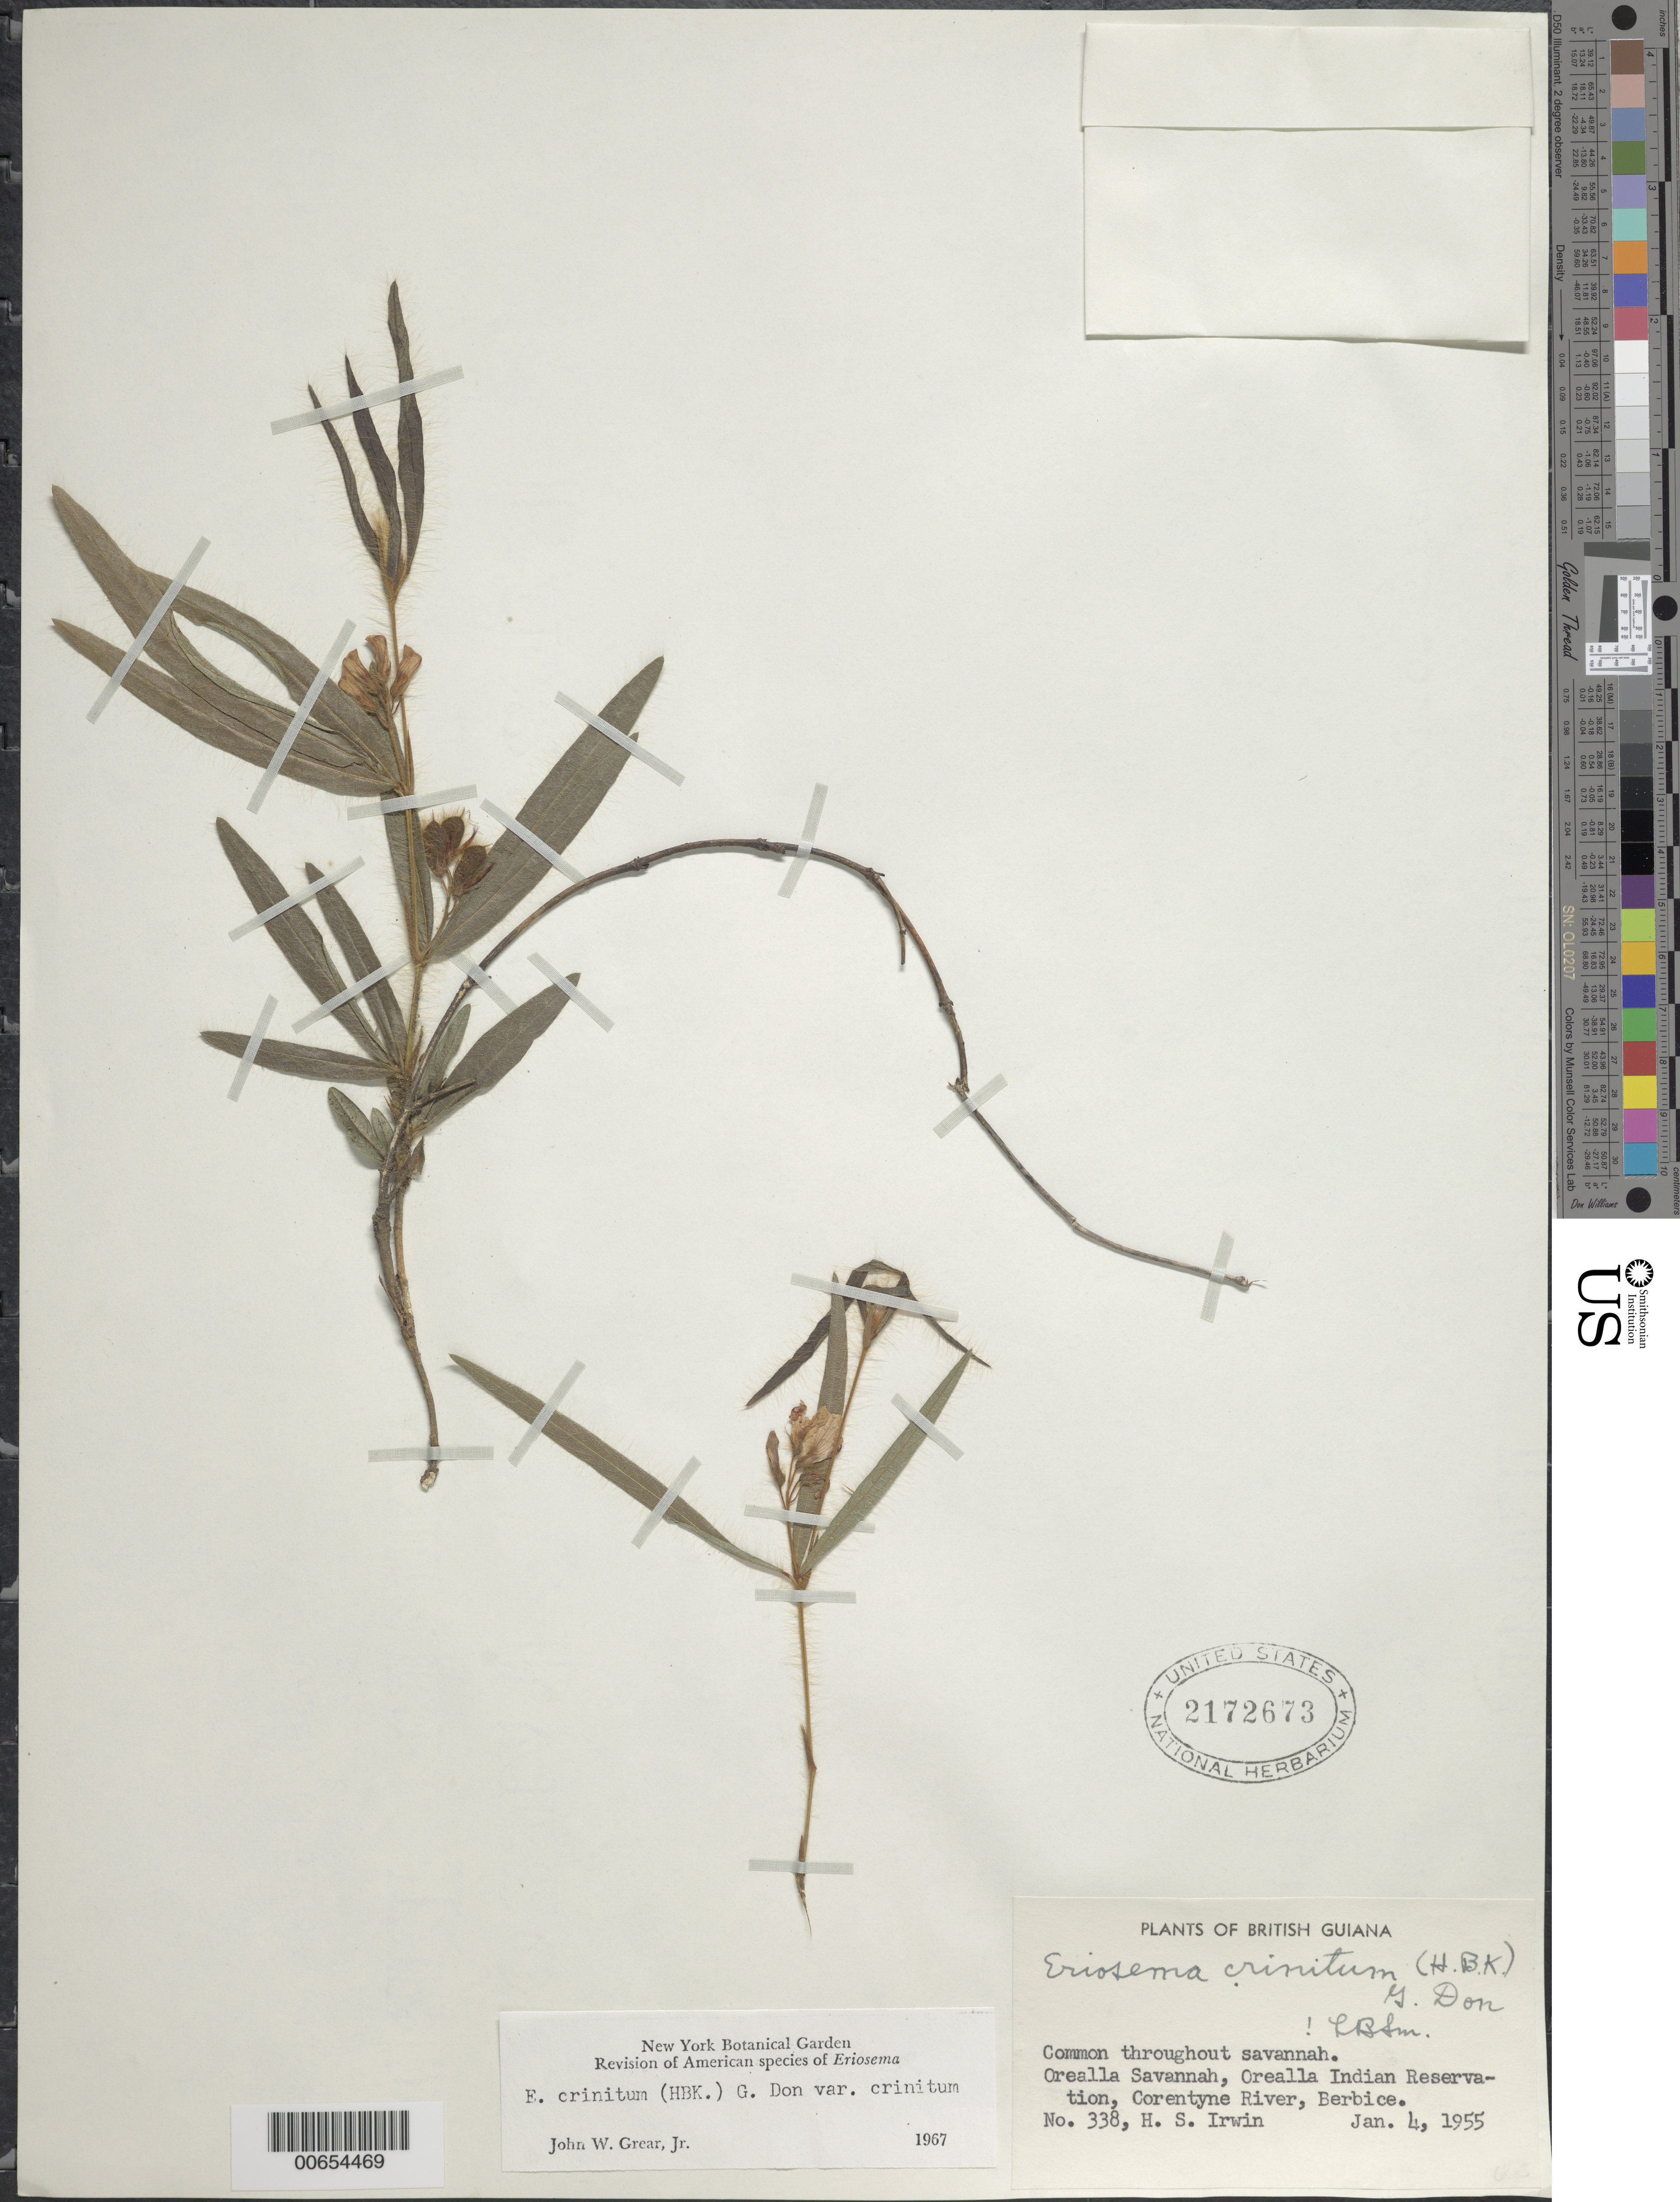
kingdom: Plantae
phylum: Tracheophyta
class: Magnoliopsida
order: Fabales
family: Fabaceae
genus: Eriosema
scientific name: Eriosema crinitum var. crinitum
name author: (Kunth) G. Don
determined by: Grear, J. W., Jr.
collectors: H. Irwin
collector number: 338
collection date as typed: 4-Jan-55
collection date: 1955-01-04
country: Guyana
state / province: E. Berbice-Corentyne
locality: Orealla Savanna, Orealla Indian Reservation, Corentyne River, Berbice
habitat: Savanna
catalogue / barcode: US 2172673